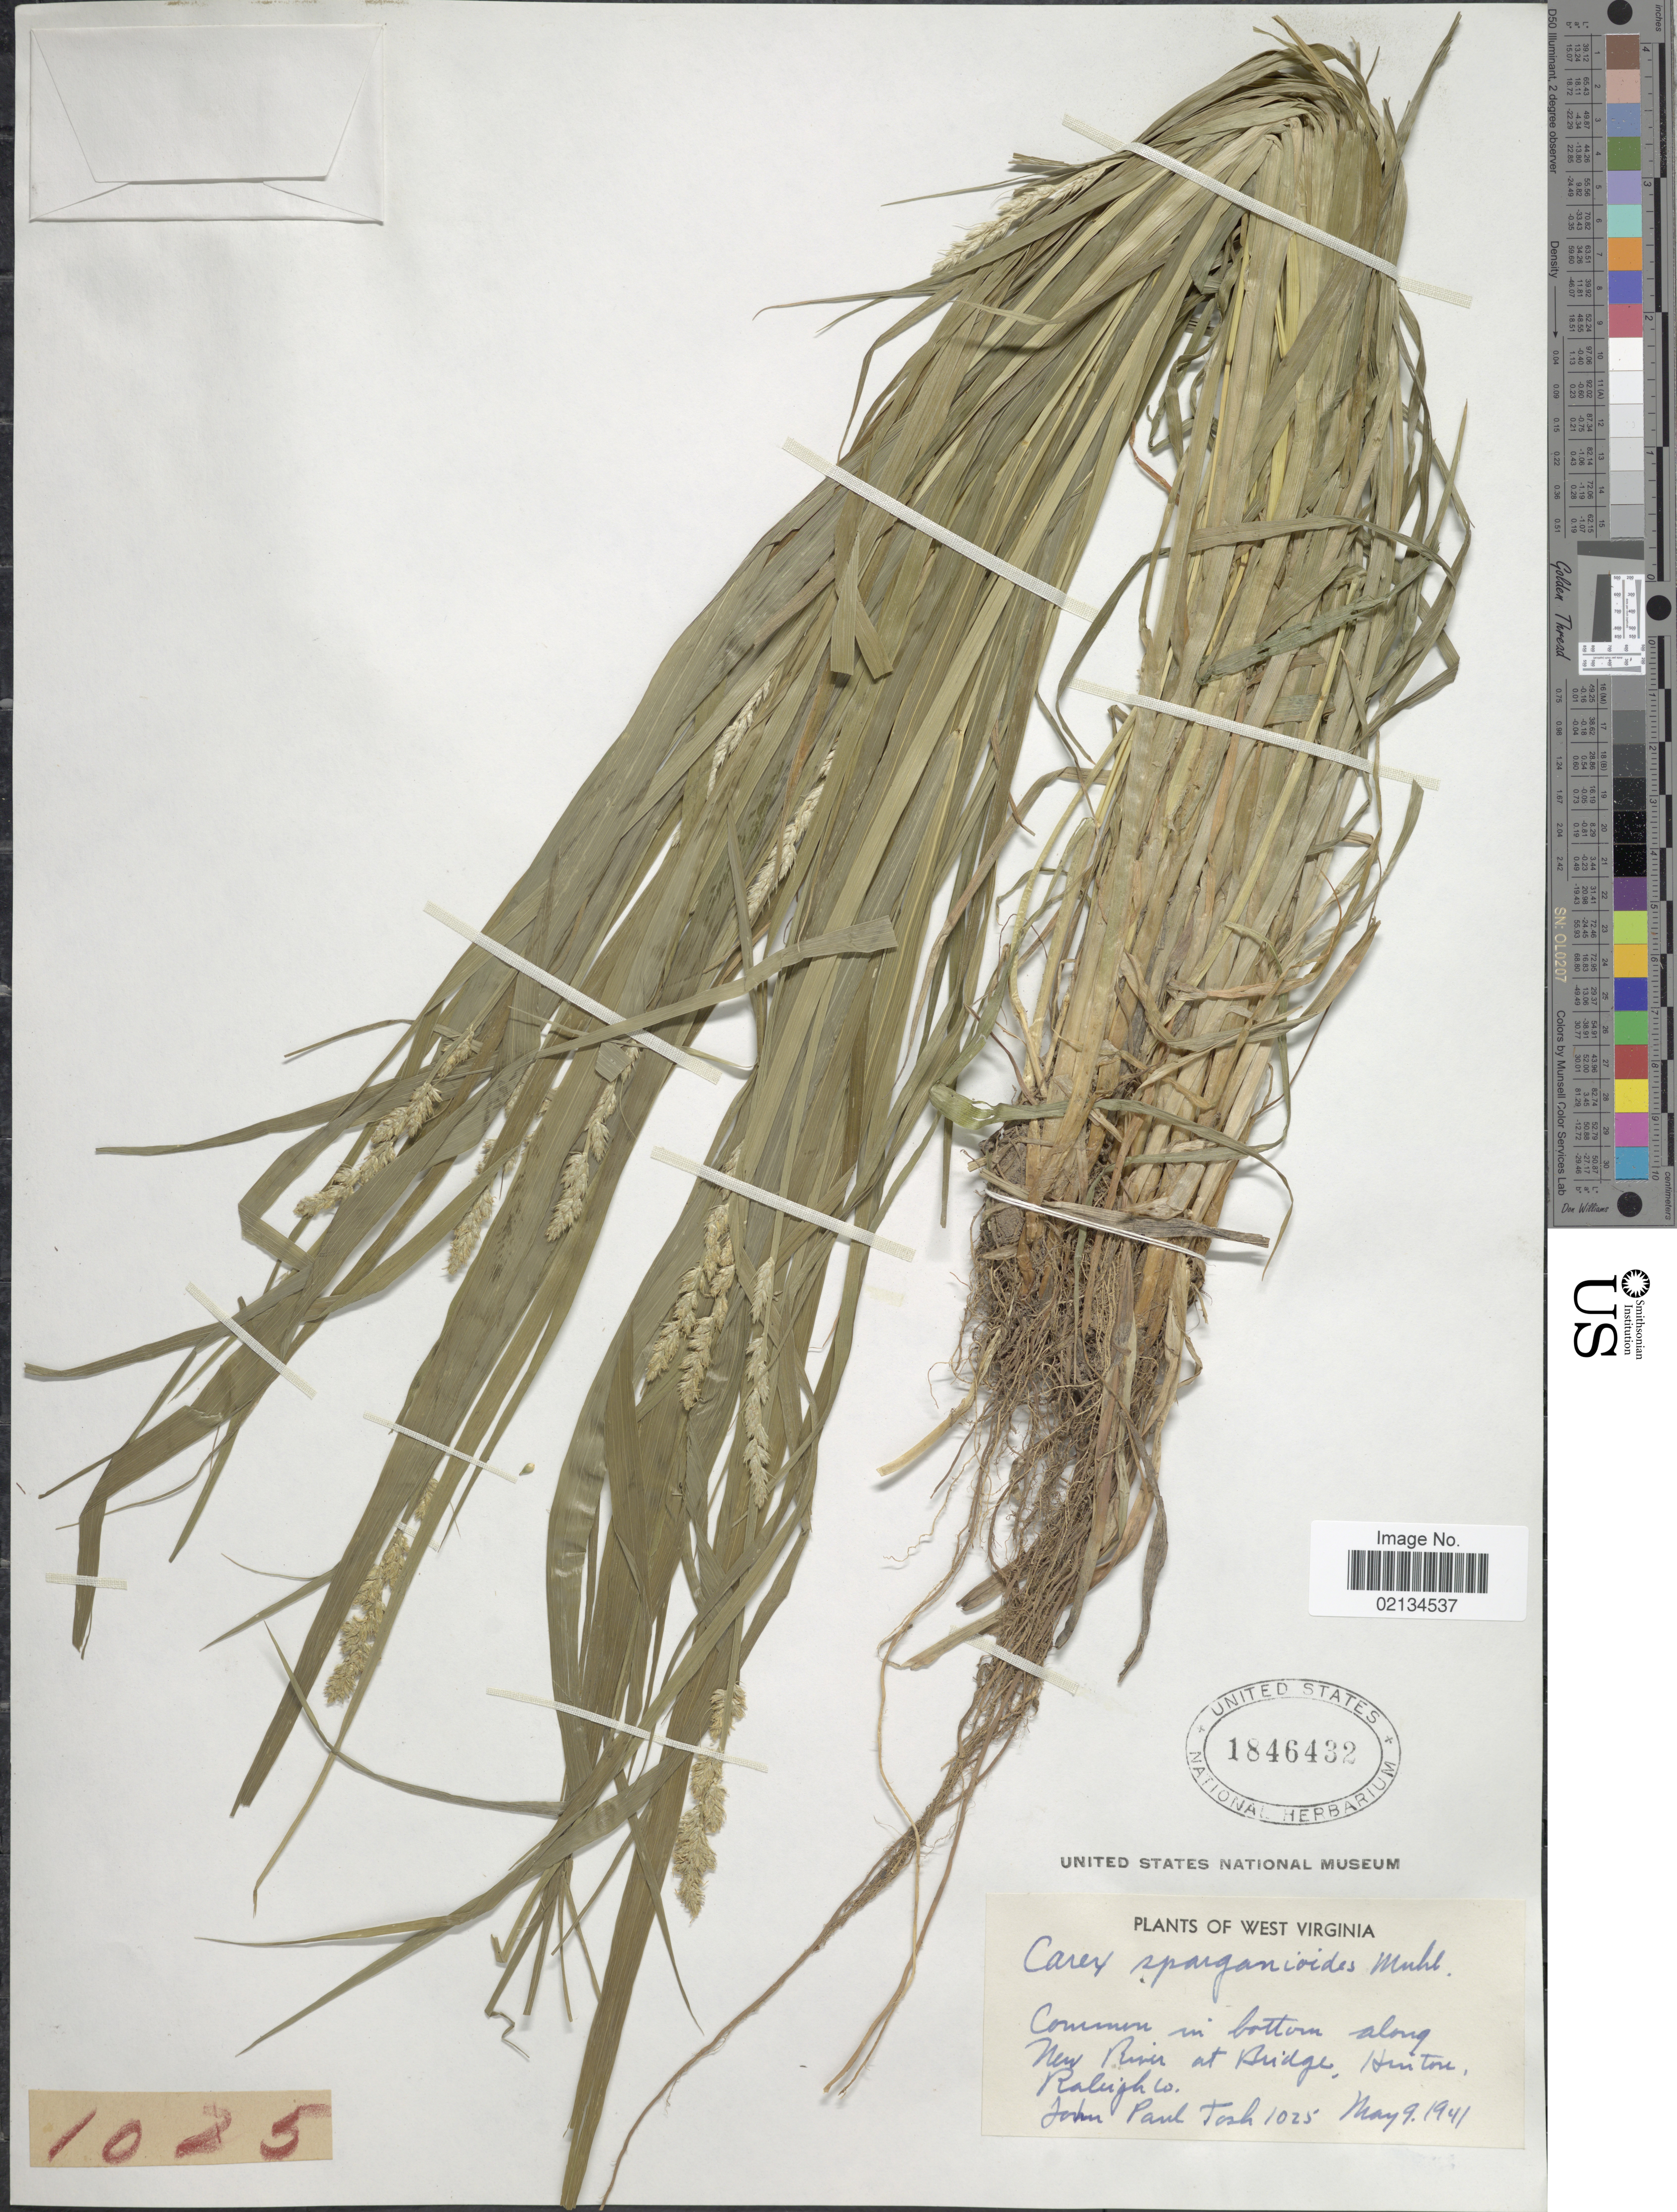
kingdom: Plantae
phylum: Tracheophyta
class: Liliopsida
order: Poales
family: Cyperaceae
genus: Carex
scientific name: Carex sparganioides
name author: Muhl. ex Willd.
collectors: J. Tosh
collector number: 1025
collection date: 1941-05-09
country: United States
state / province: West Virginia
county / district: Raleigh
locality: In bottom along New River at Bridge, Hinton, Raleigh Co.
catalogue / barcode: US 1846432